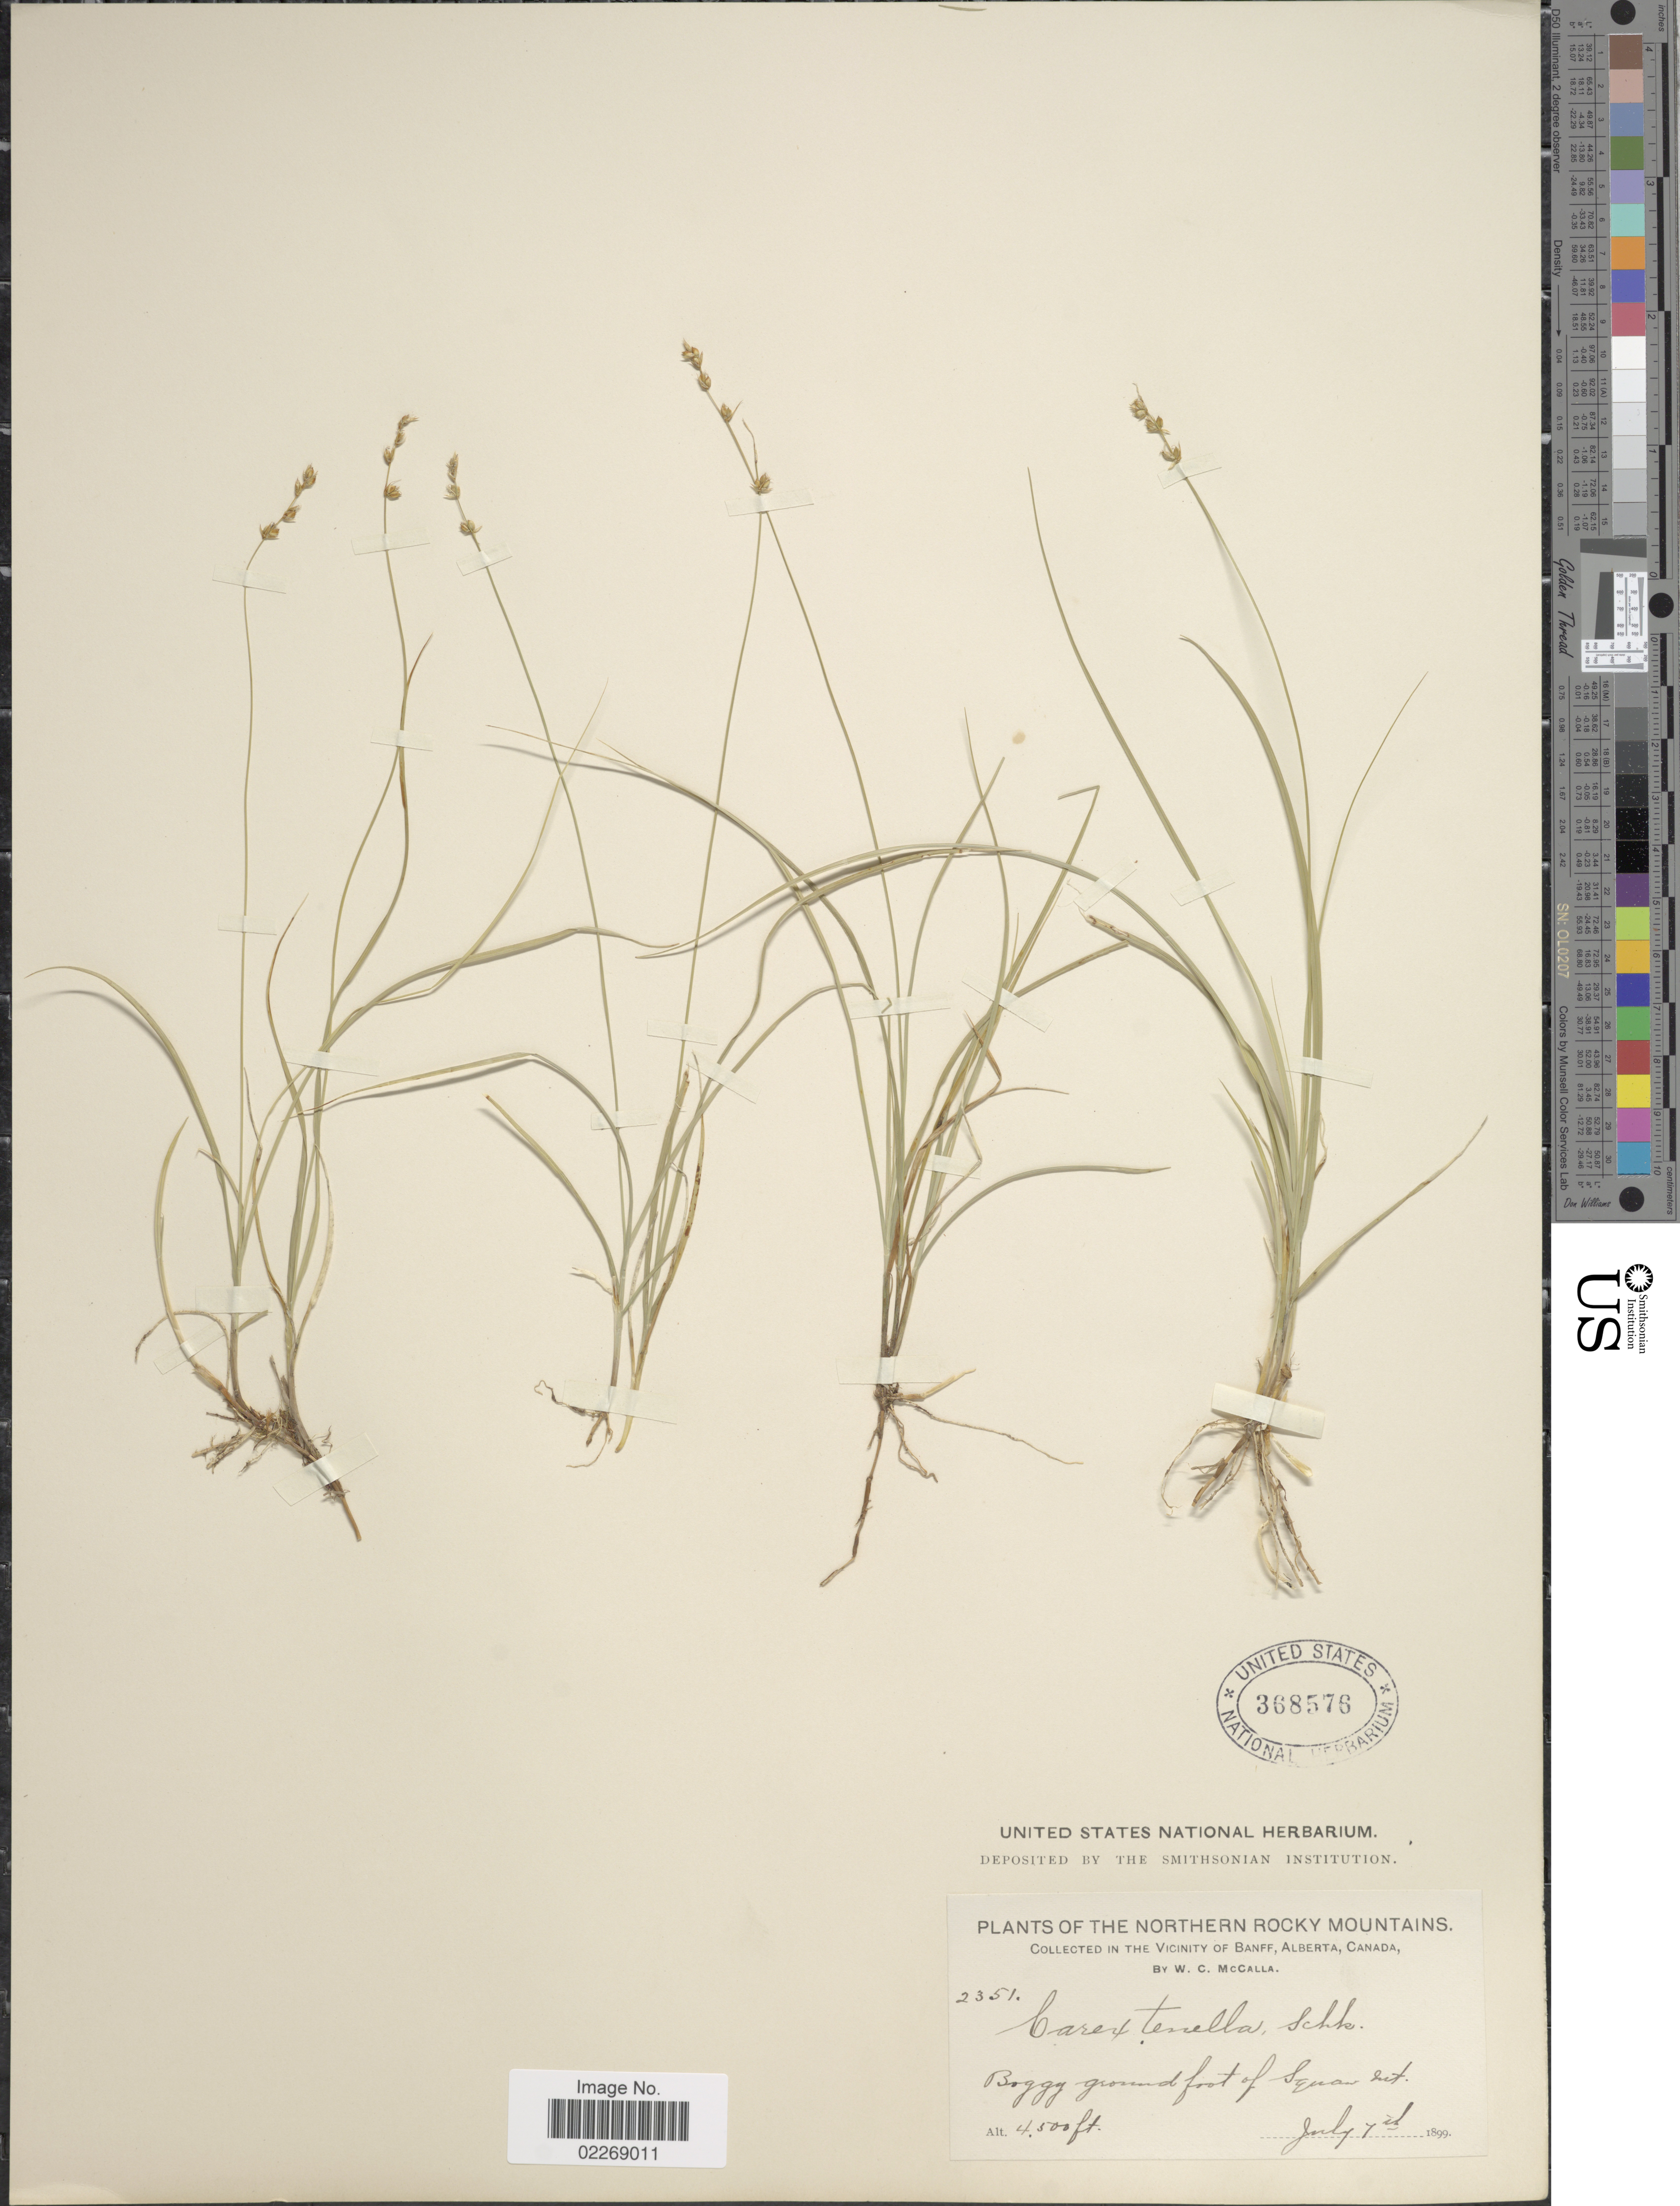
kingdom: Plantae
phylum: Tracheophyta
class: Liliopsida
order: Poales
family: Cyperaceae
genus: Carex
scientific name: Carex disperma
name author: Dewey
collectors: W. McCalla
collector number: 2351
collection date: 1899-07-07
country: Canada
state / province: Alberta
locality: The Northern Rocky Mountains, In The Vicinity of Banff, Boggy ground foot of Squaw mt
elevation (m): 1372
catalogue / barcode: US 368576